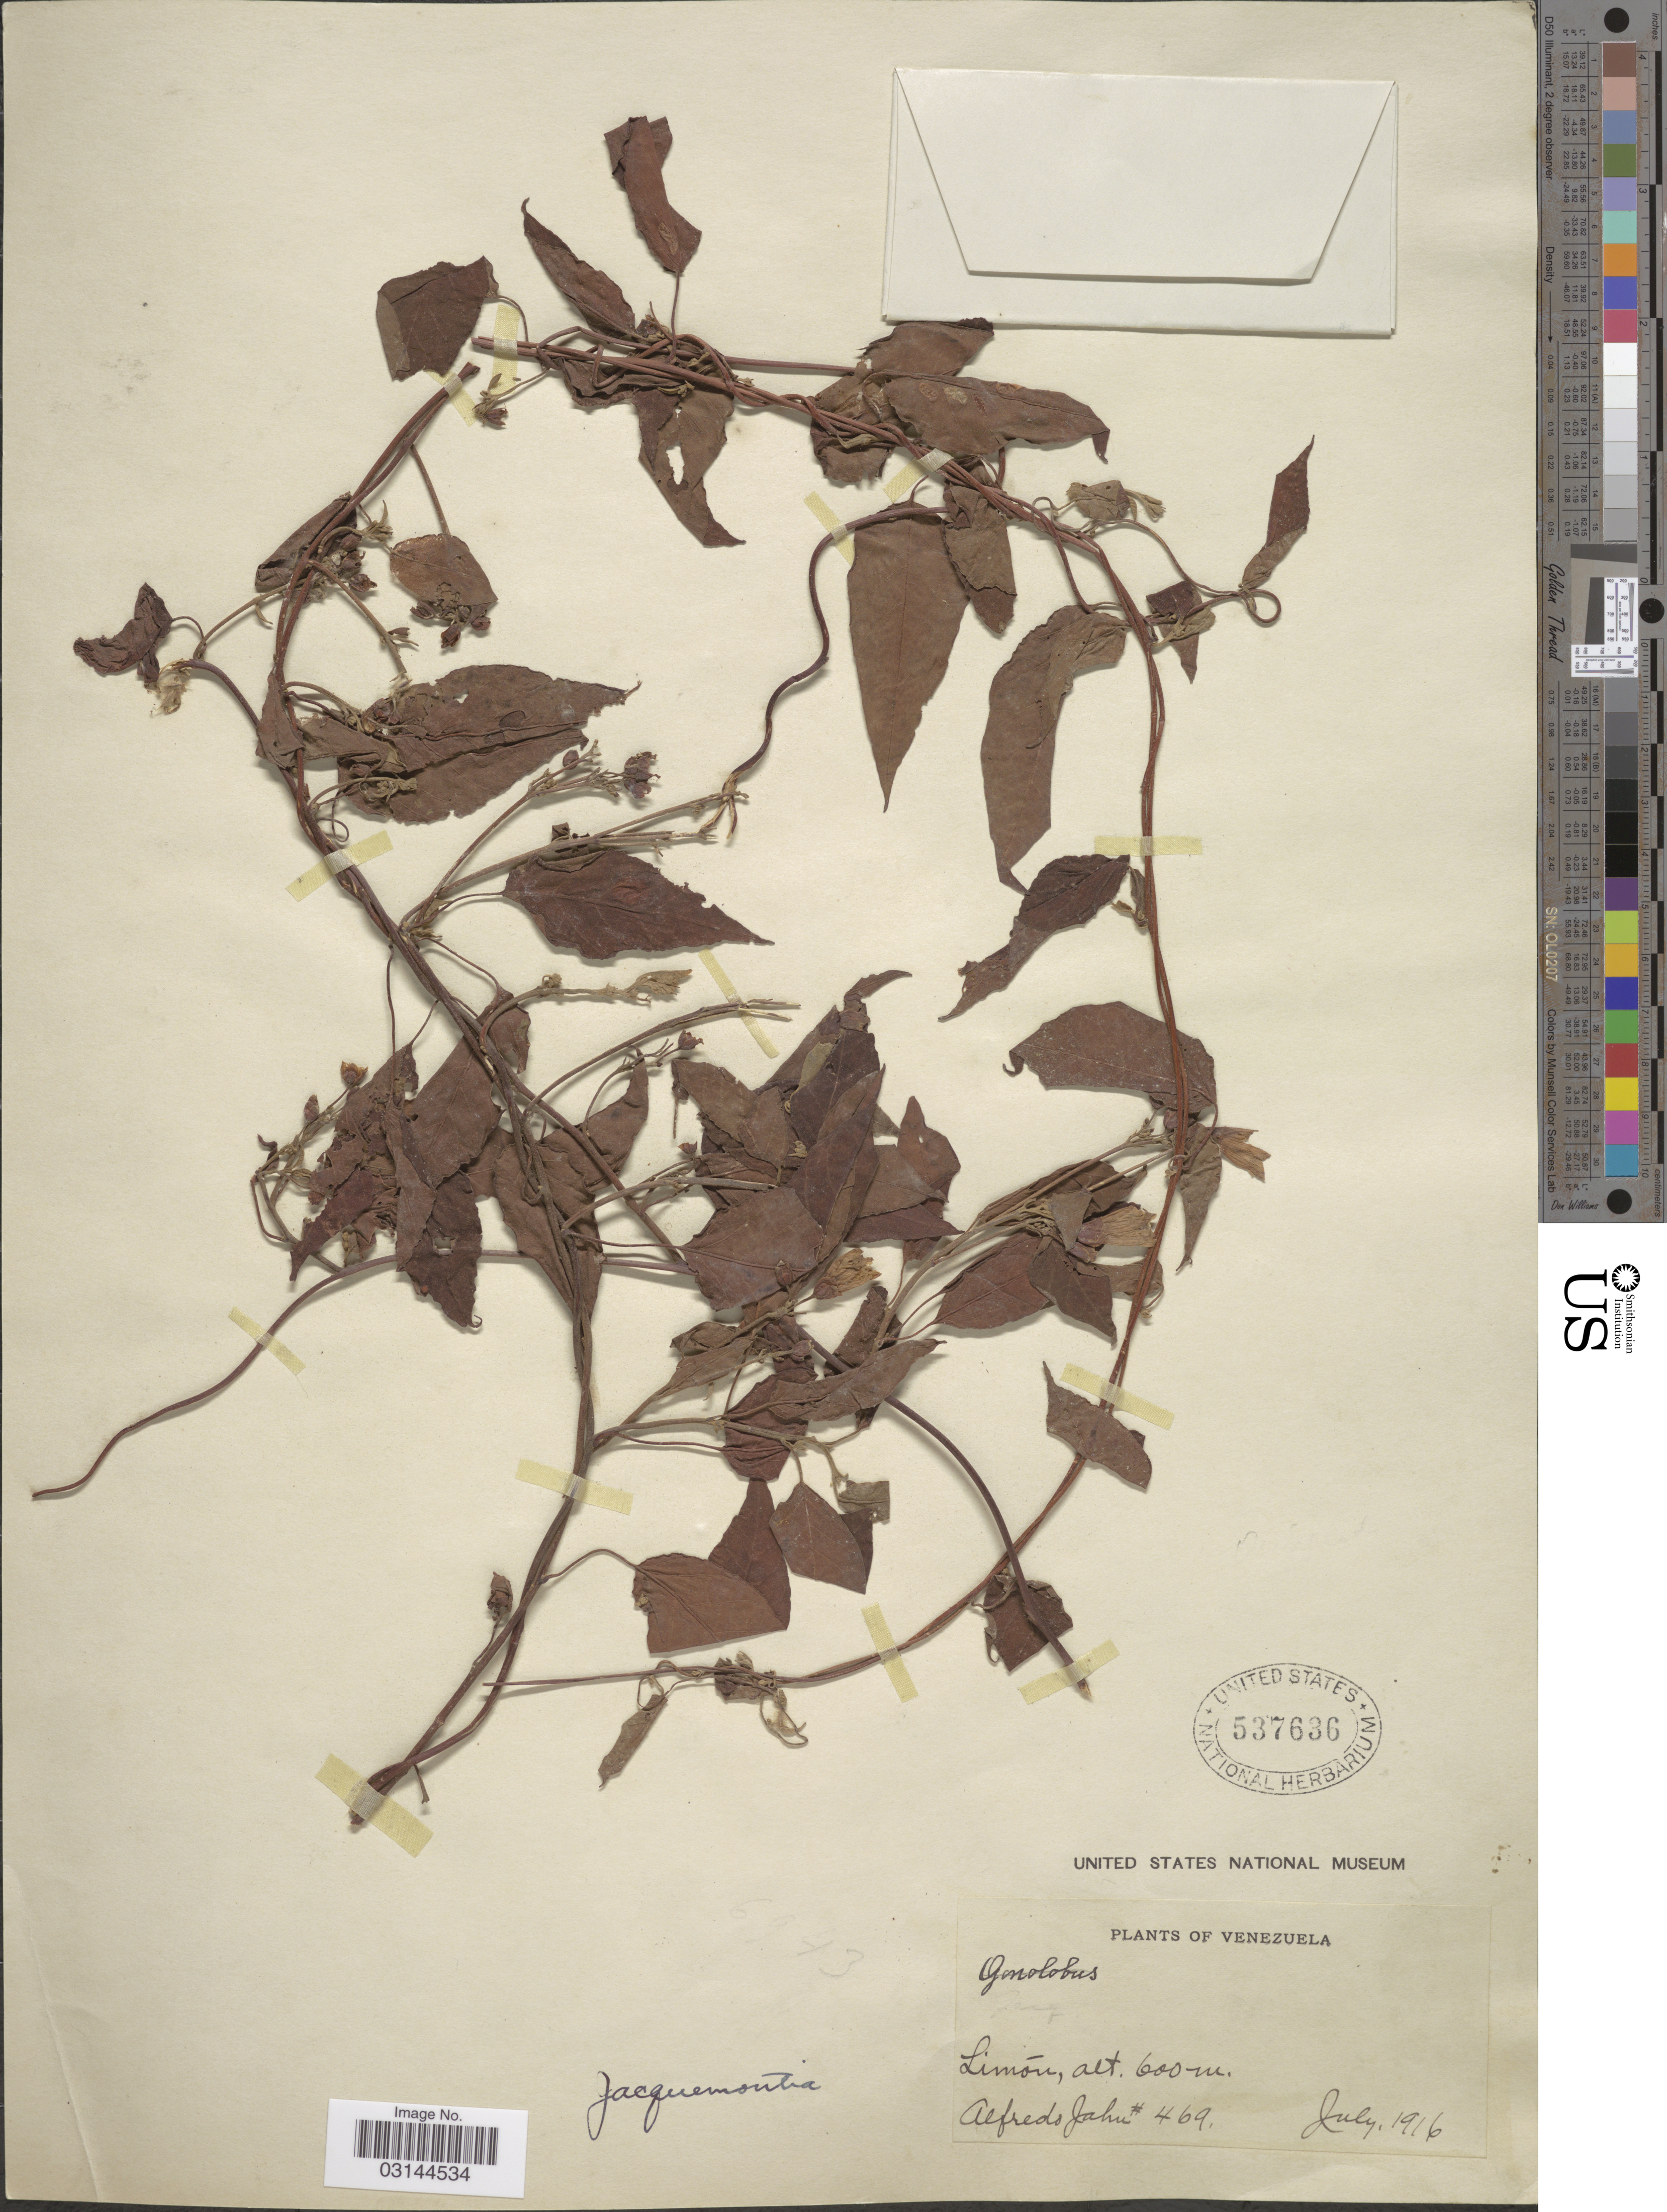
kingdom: Plantae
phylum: Tracheophyta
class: Magnoliopsida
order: Solanales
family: Convolvulaceae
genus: Jacquemontia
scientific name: Jacquemontia sp.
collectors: A. Jahn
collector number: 469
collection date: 1916-07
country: Venezuela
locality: Limón.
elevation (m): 600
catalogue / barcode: US 537636